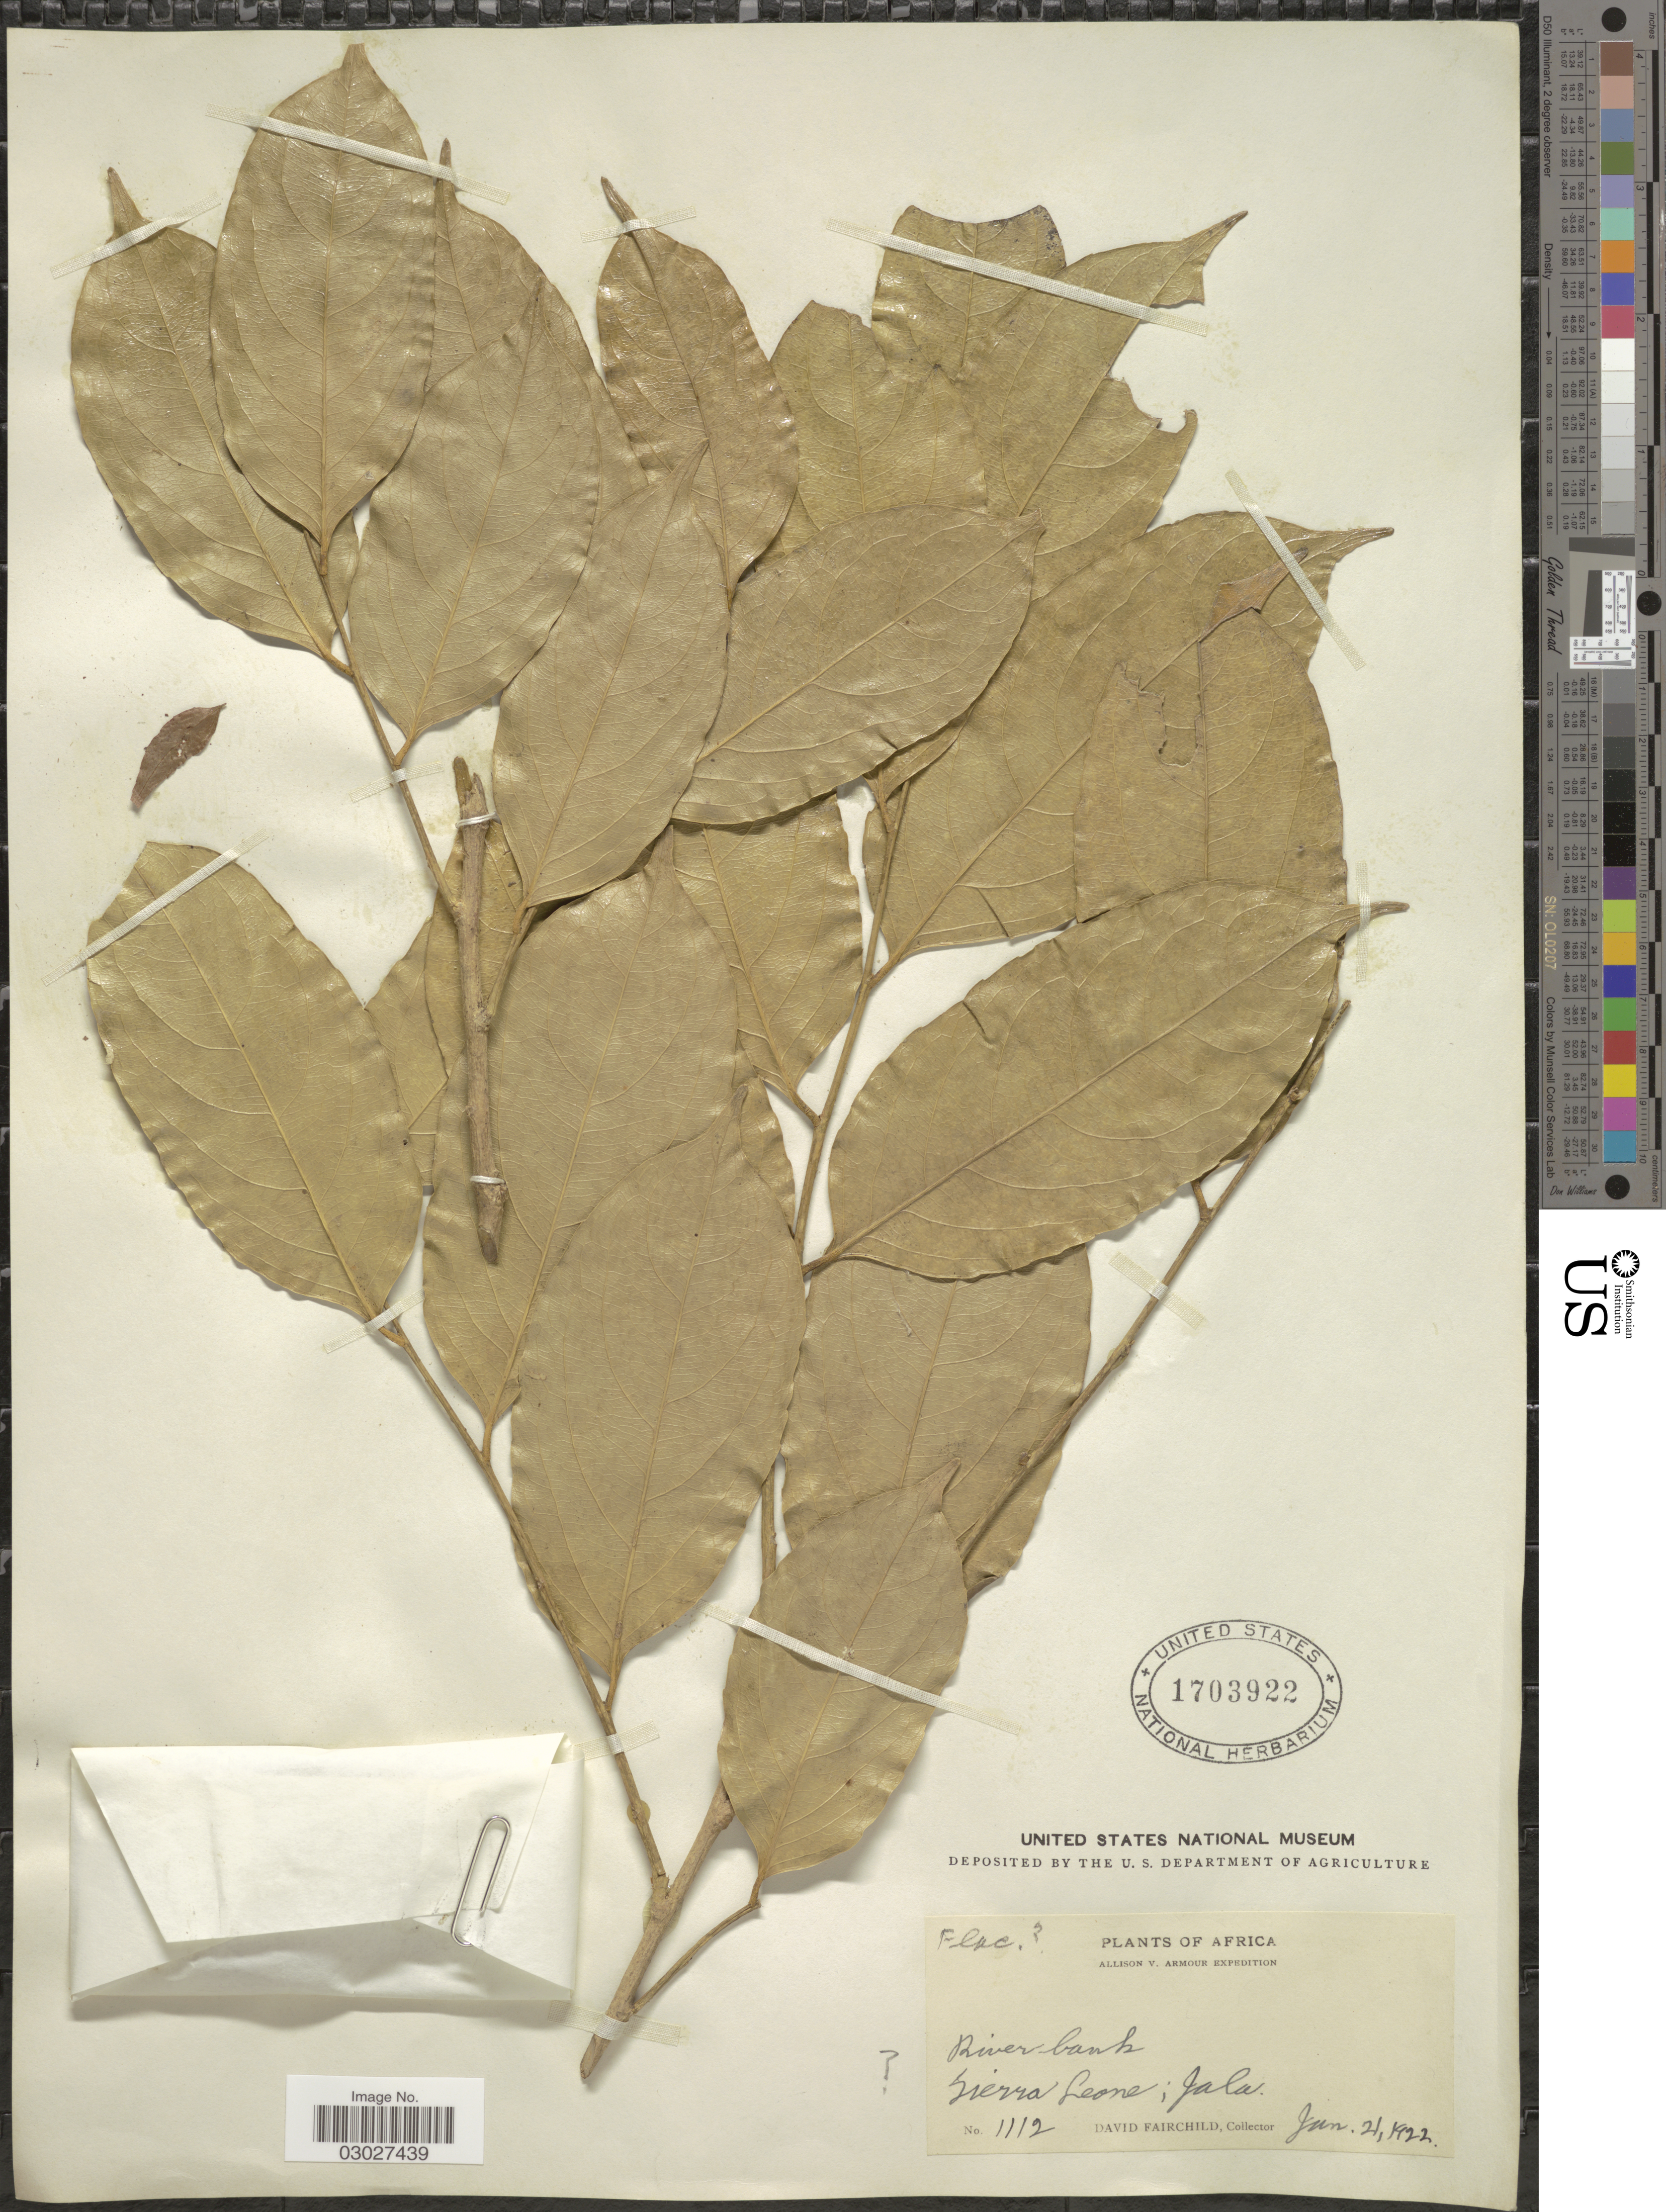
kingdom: Plantae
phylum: Tracheophyta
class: Magnoliopsida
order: Malpighiales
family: Salicaceae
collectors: D. Fairchild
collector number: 1112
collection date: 1922-01-21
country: Sierra Leone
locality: Africa. River bank. Jala.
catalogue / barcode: US 1703922